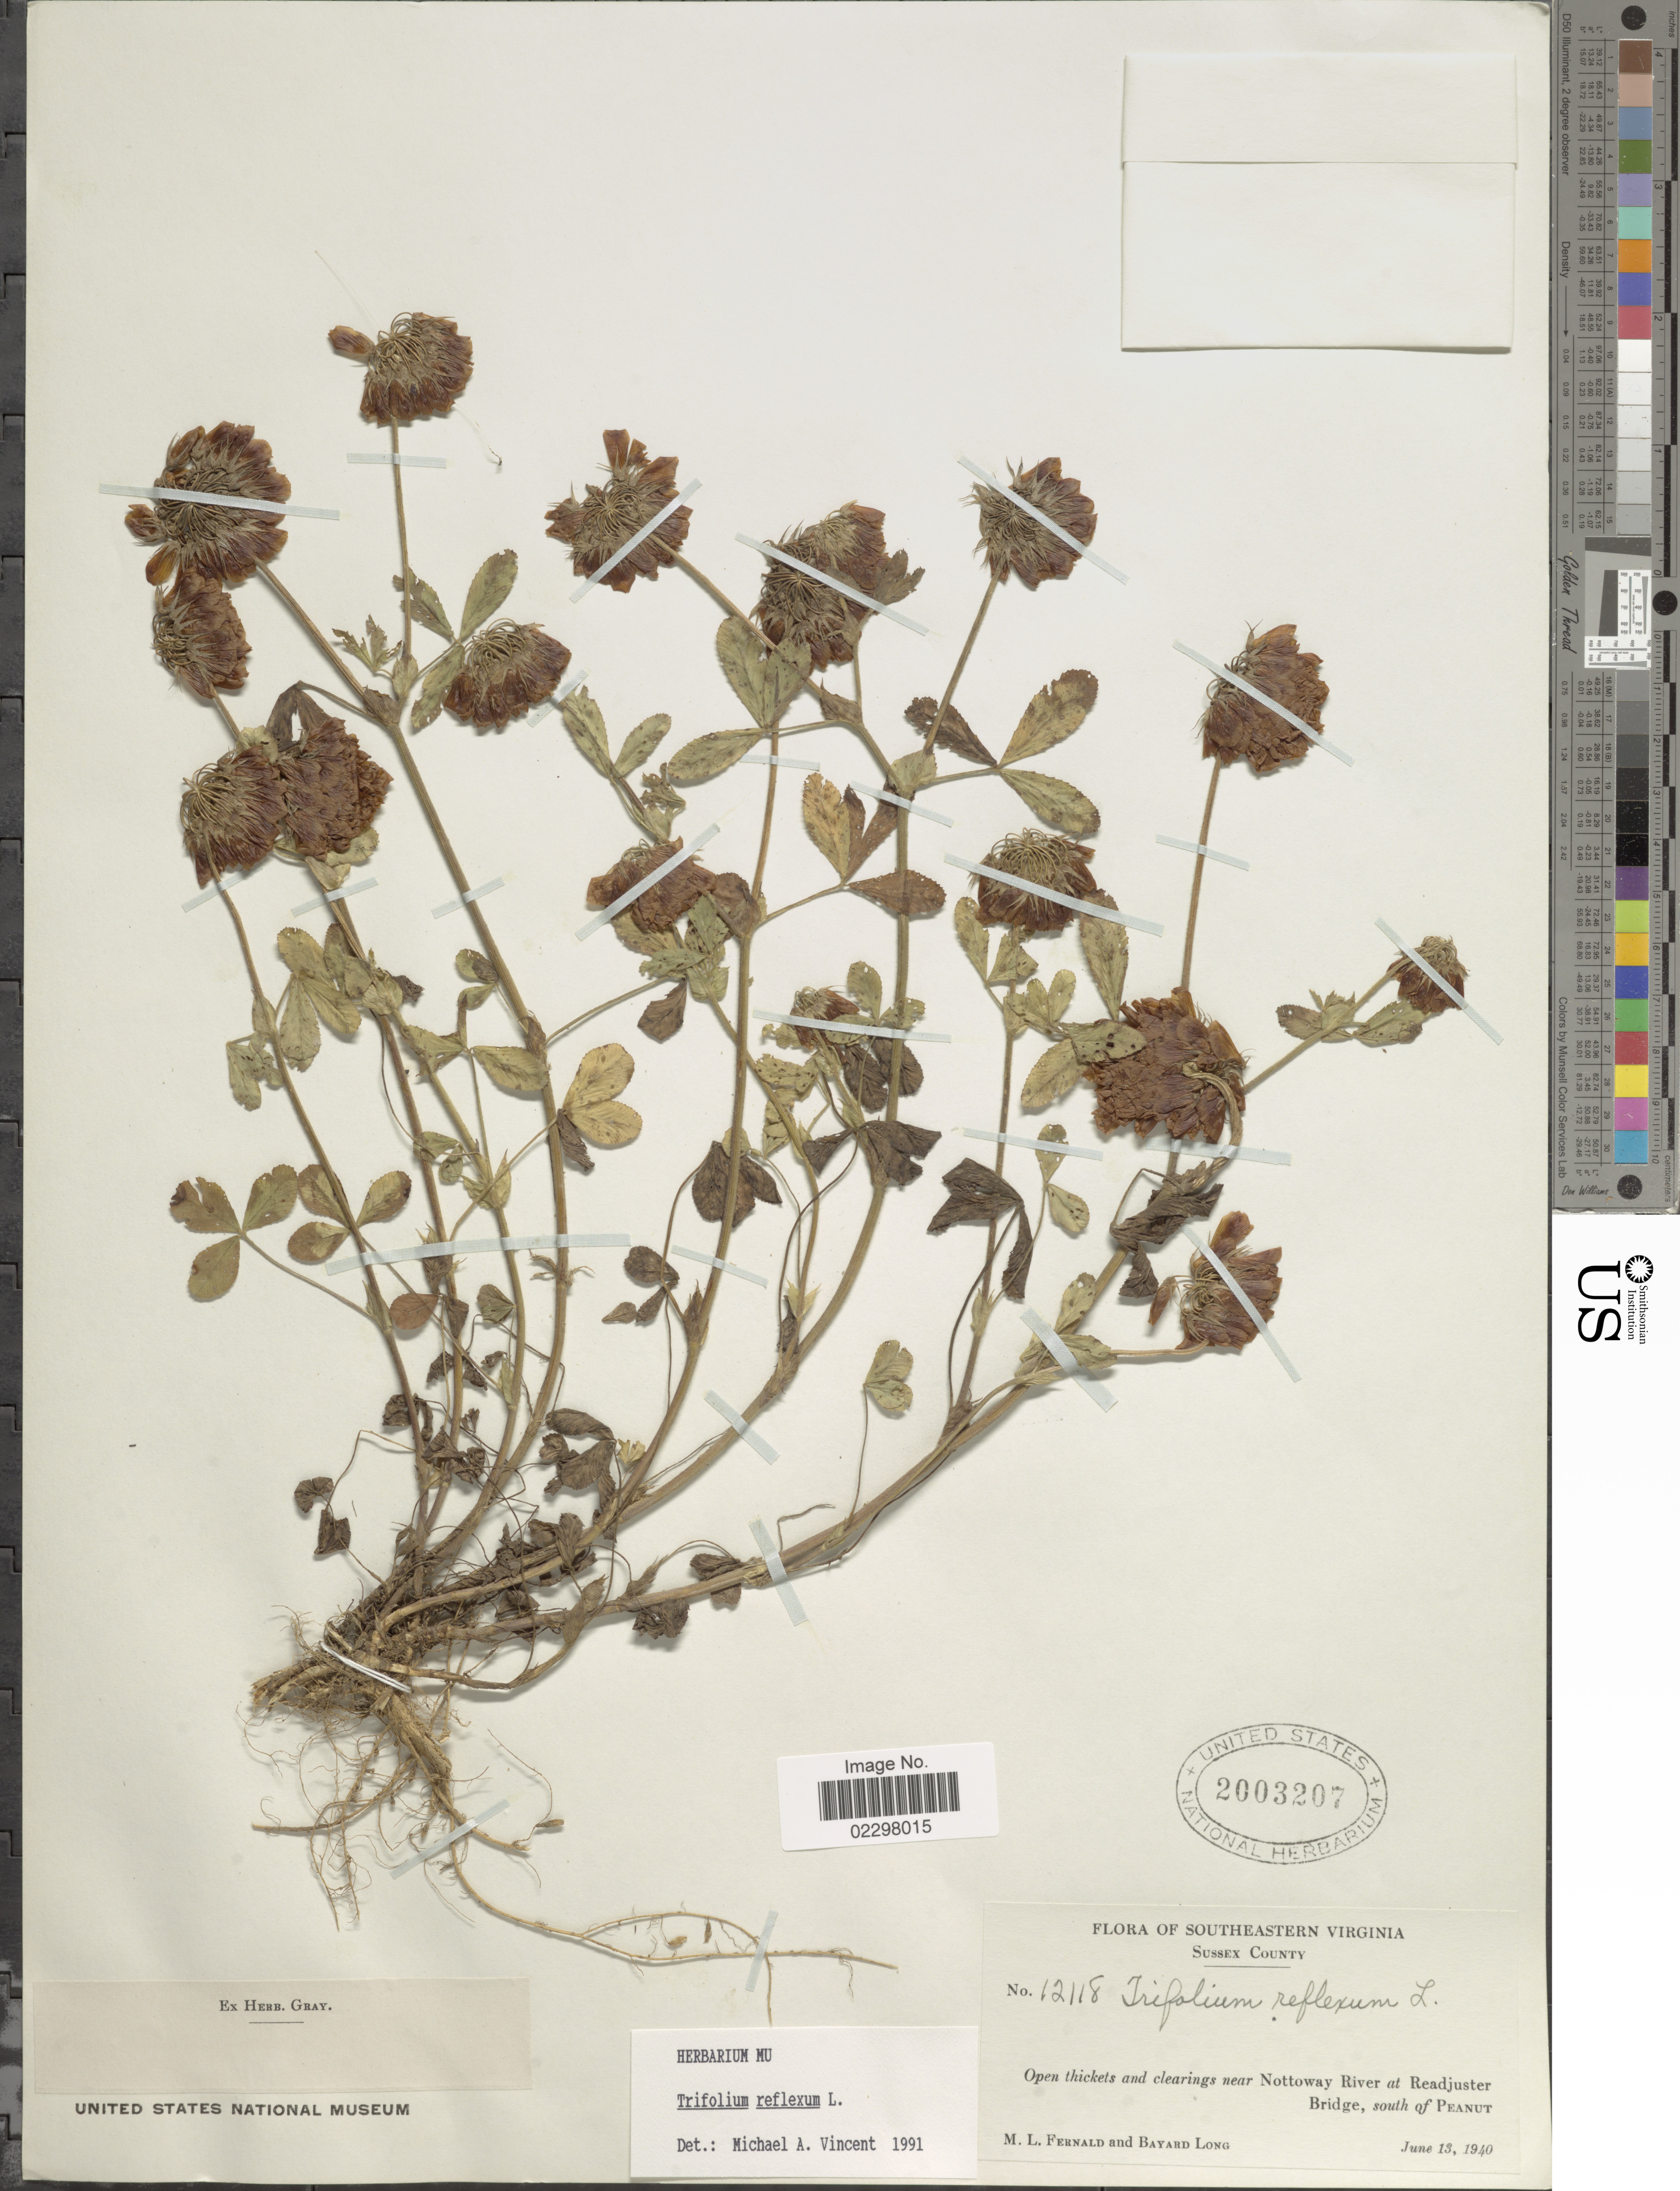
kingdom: Plantae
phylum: Tracheophyta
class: Magnoliopsida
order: Fabales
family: Fabaceae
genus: Trifolium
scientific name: Trifolium reflexum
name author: L.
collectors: M. L. Fernald & B. Long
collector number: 12118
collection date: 1940-06-13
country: United States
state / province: Virginia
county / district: Sussex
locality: Southeastern Virginia, Sussex County, open thickets and clearings near Nottoway River and Readjuster Bridge, south of Peanut.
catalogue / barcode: US 2003207